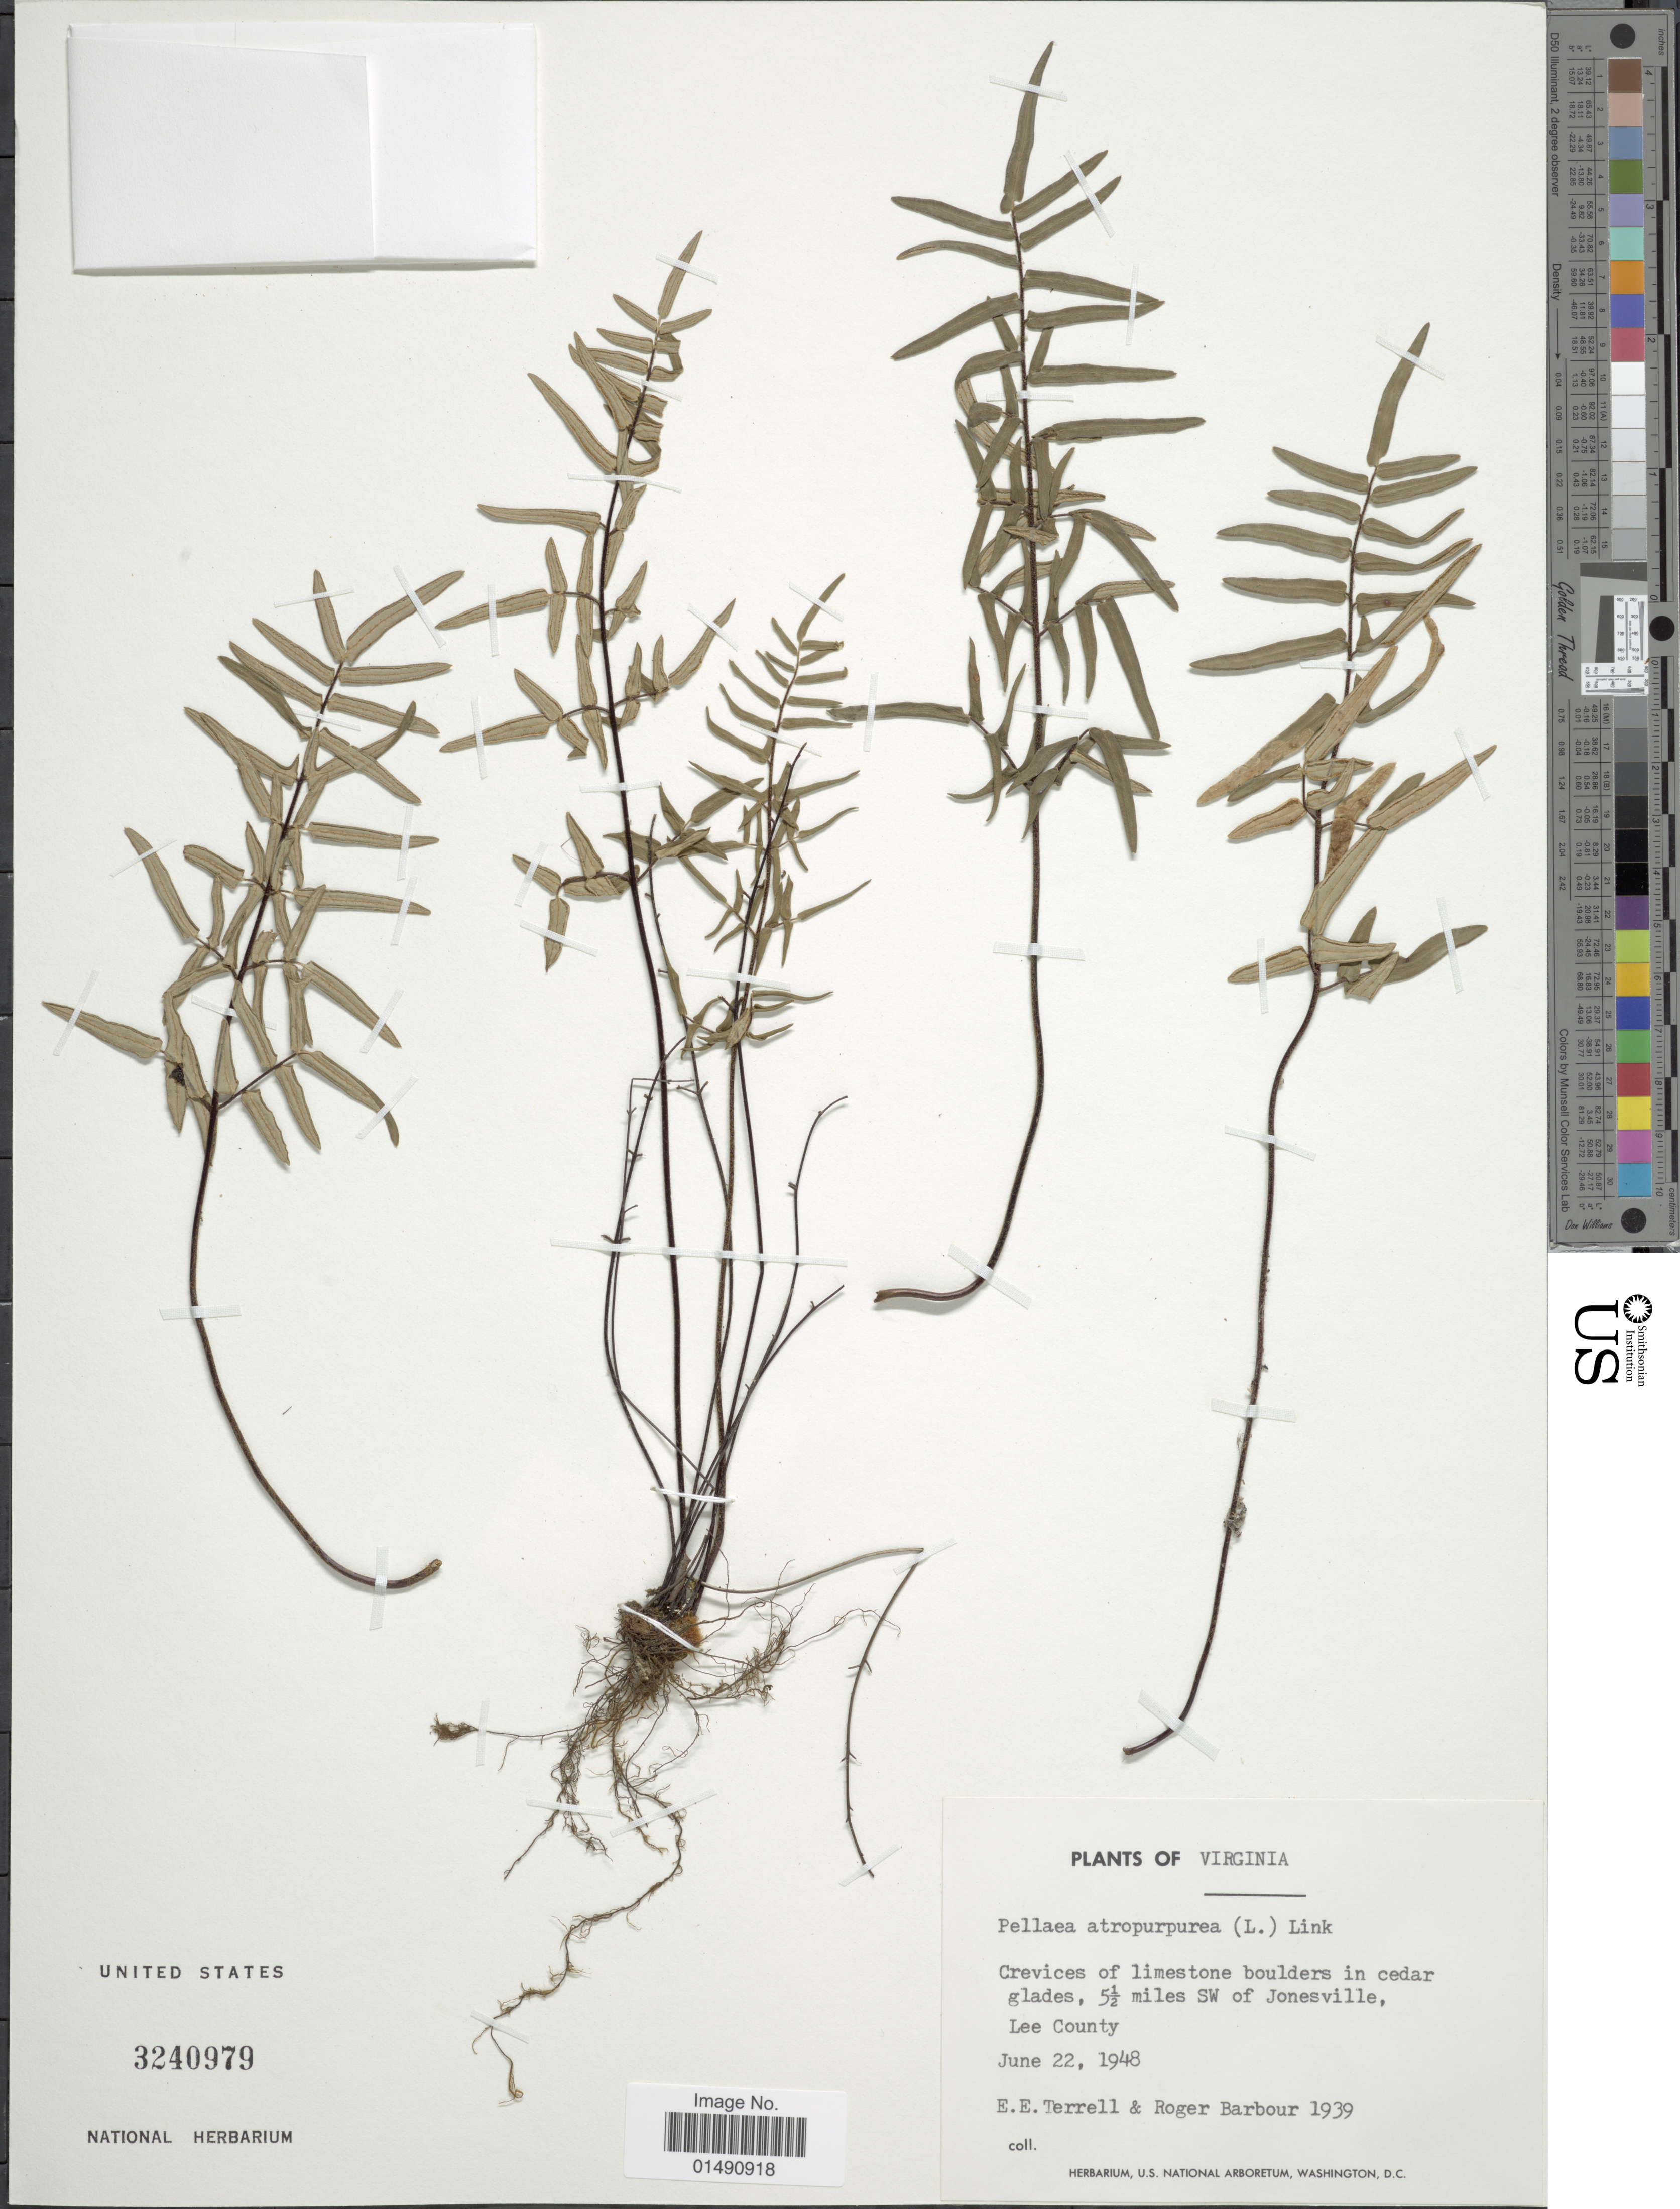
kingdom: Plantae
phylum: Tracheophyta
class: Polypodiopsida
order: Polypodiales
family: Pteridaceae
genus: Pellaea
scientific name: Pellaea atropurpurea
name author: (L.) Link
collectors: E. E. Terrell & R. Barbour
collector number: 1939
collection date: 1948-06-22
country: United States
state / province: Virginia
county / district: Lee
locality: Crevices of limestone boulders in cedar glades, 5 1/2 mmiles SW of Jonesville,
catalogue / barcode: US 3240979